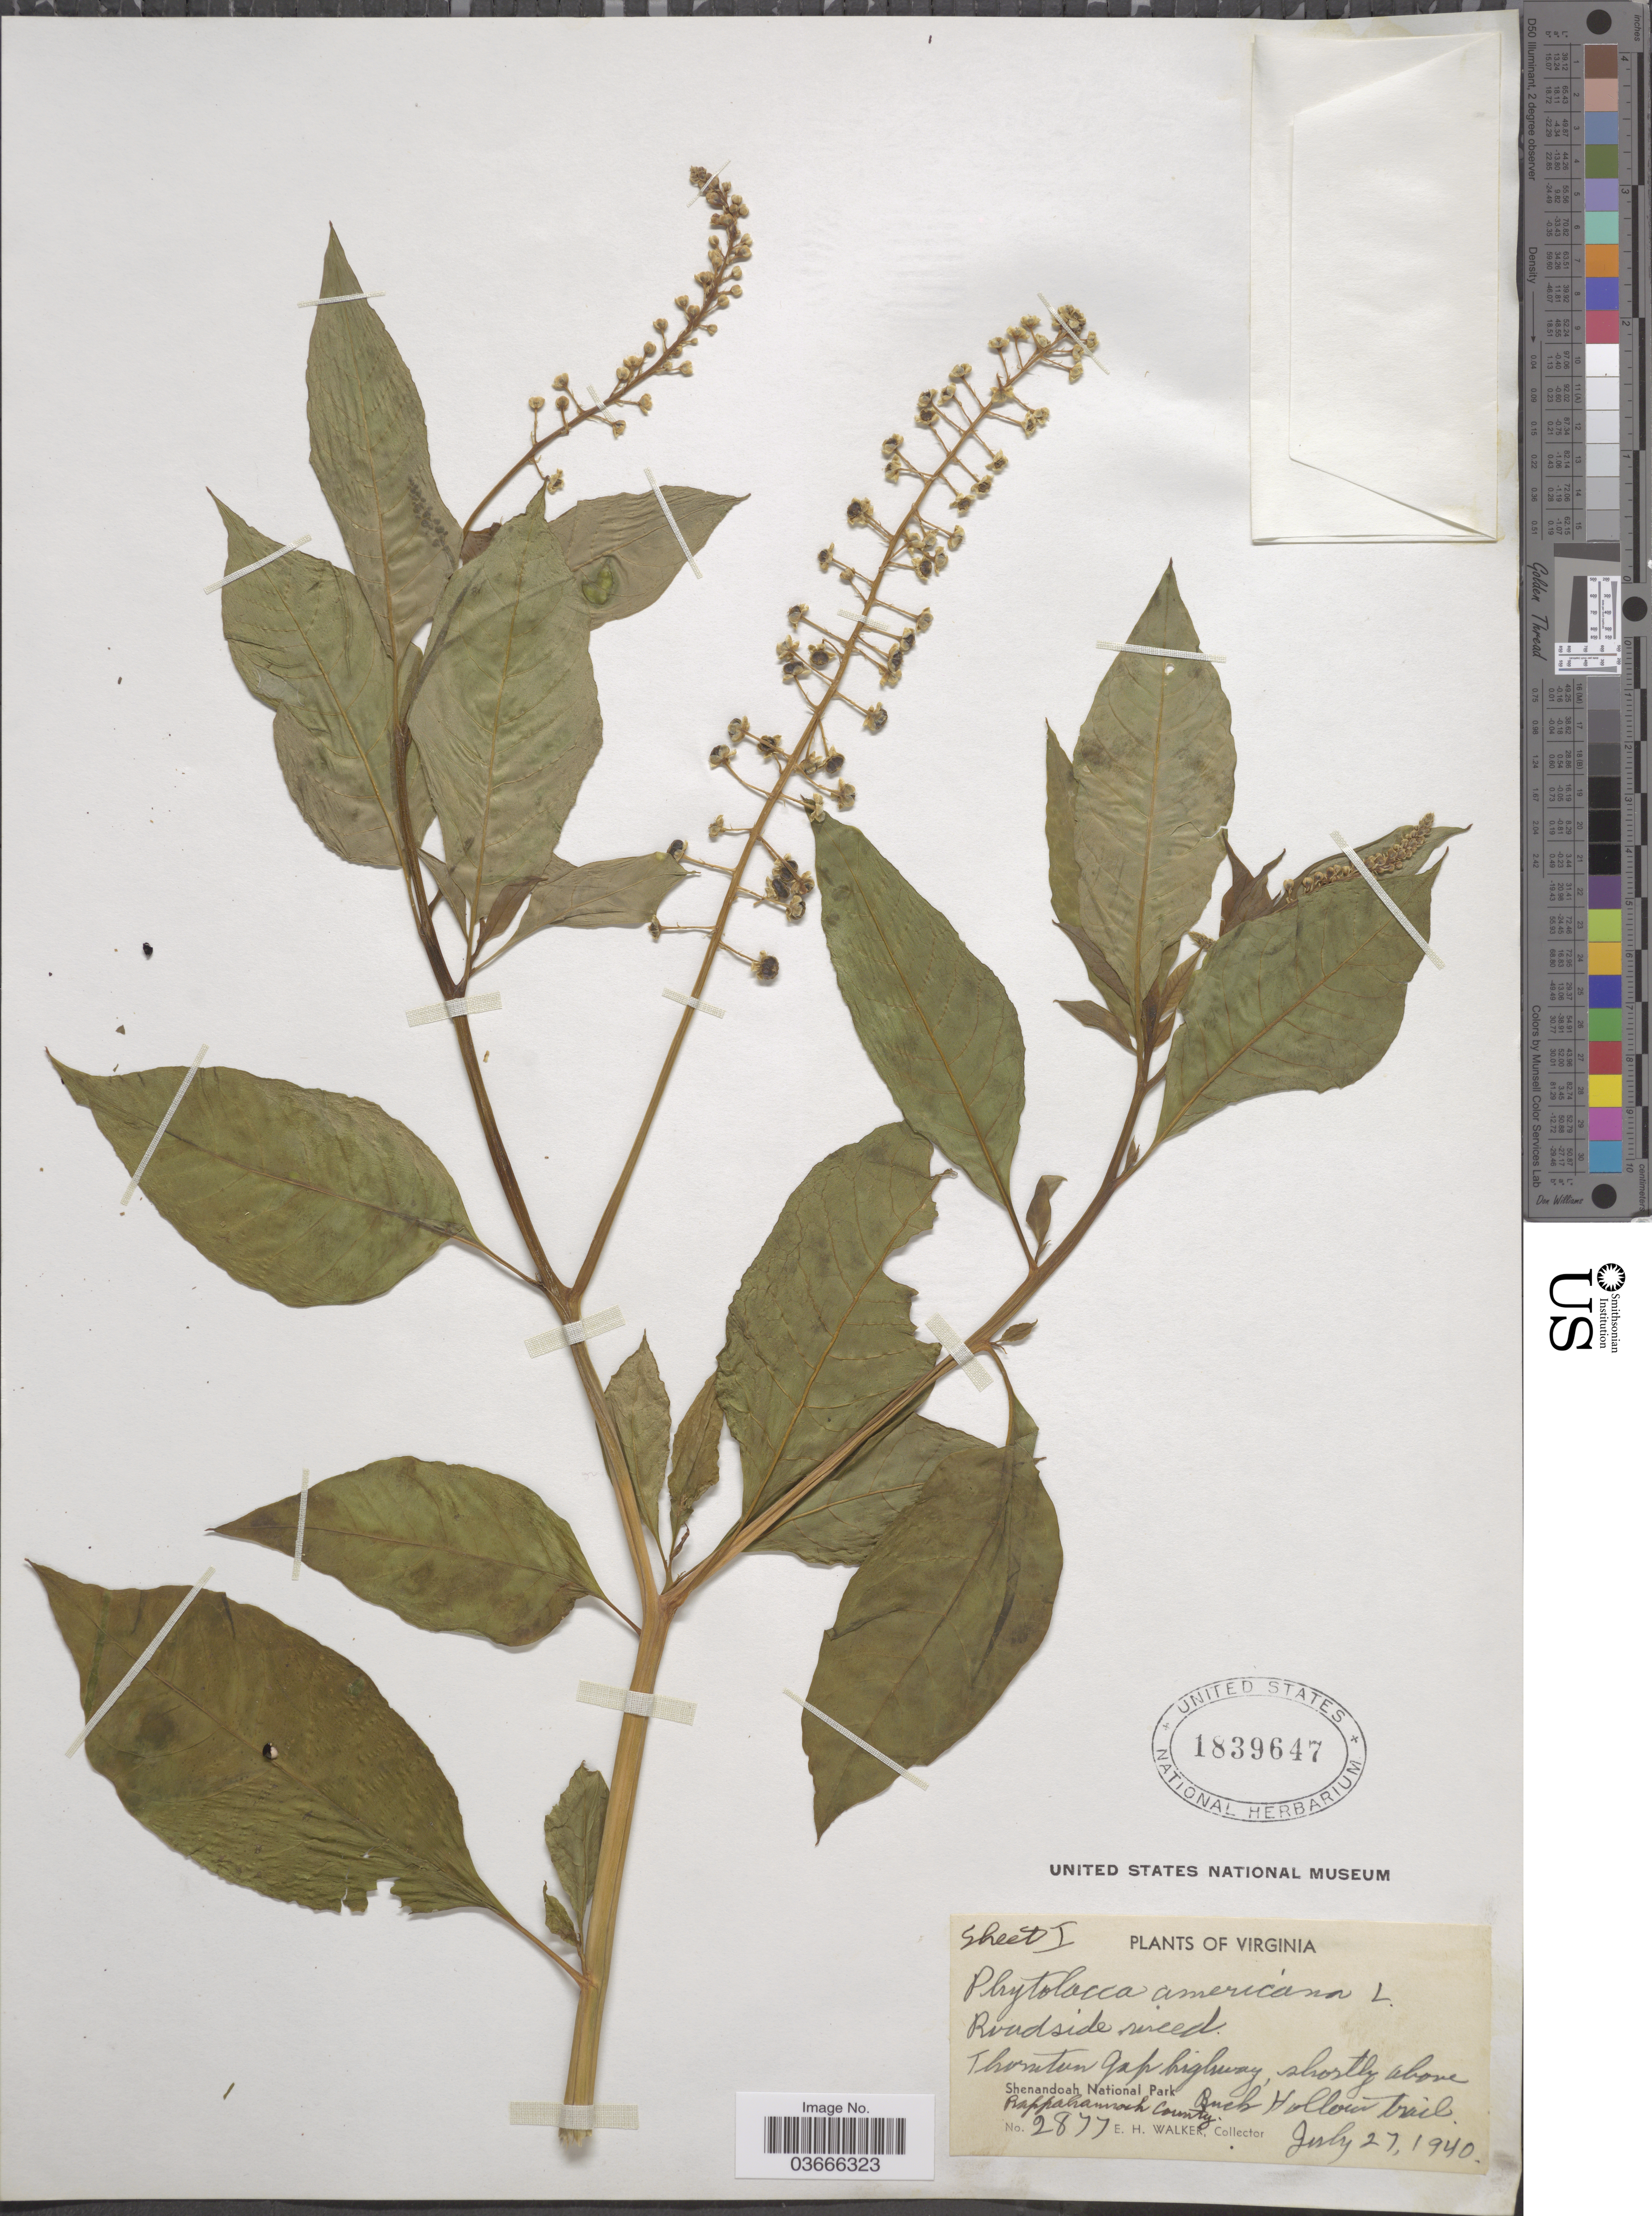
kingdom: Plantae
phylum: Tracheophyta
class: Magnoliopsida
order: Caryophyllales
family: Phytolaccaceae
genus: Phytolacca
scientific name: Phytolacca americana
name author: L.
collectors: E. H. Walker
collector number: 2877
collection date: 1940-07-27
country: United States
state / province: Virginia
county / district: Rappahannock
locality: Thornton Gap highway, shortly above Shenandoah National Park. Buck Hollow trail. Rappahannock County.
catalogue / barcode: US 1839647